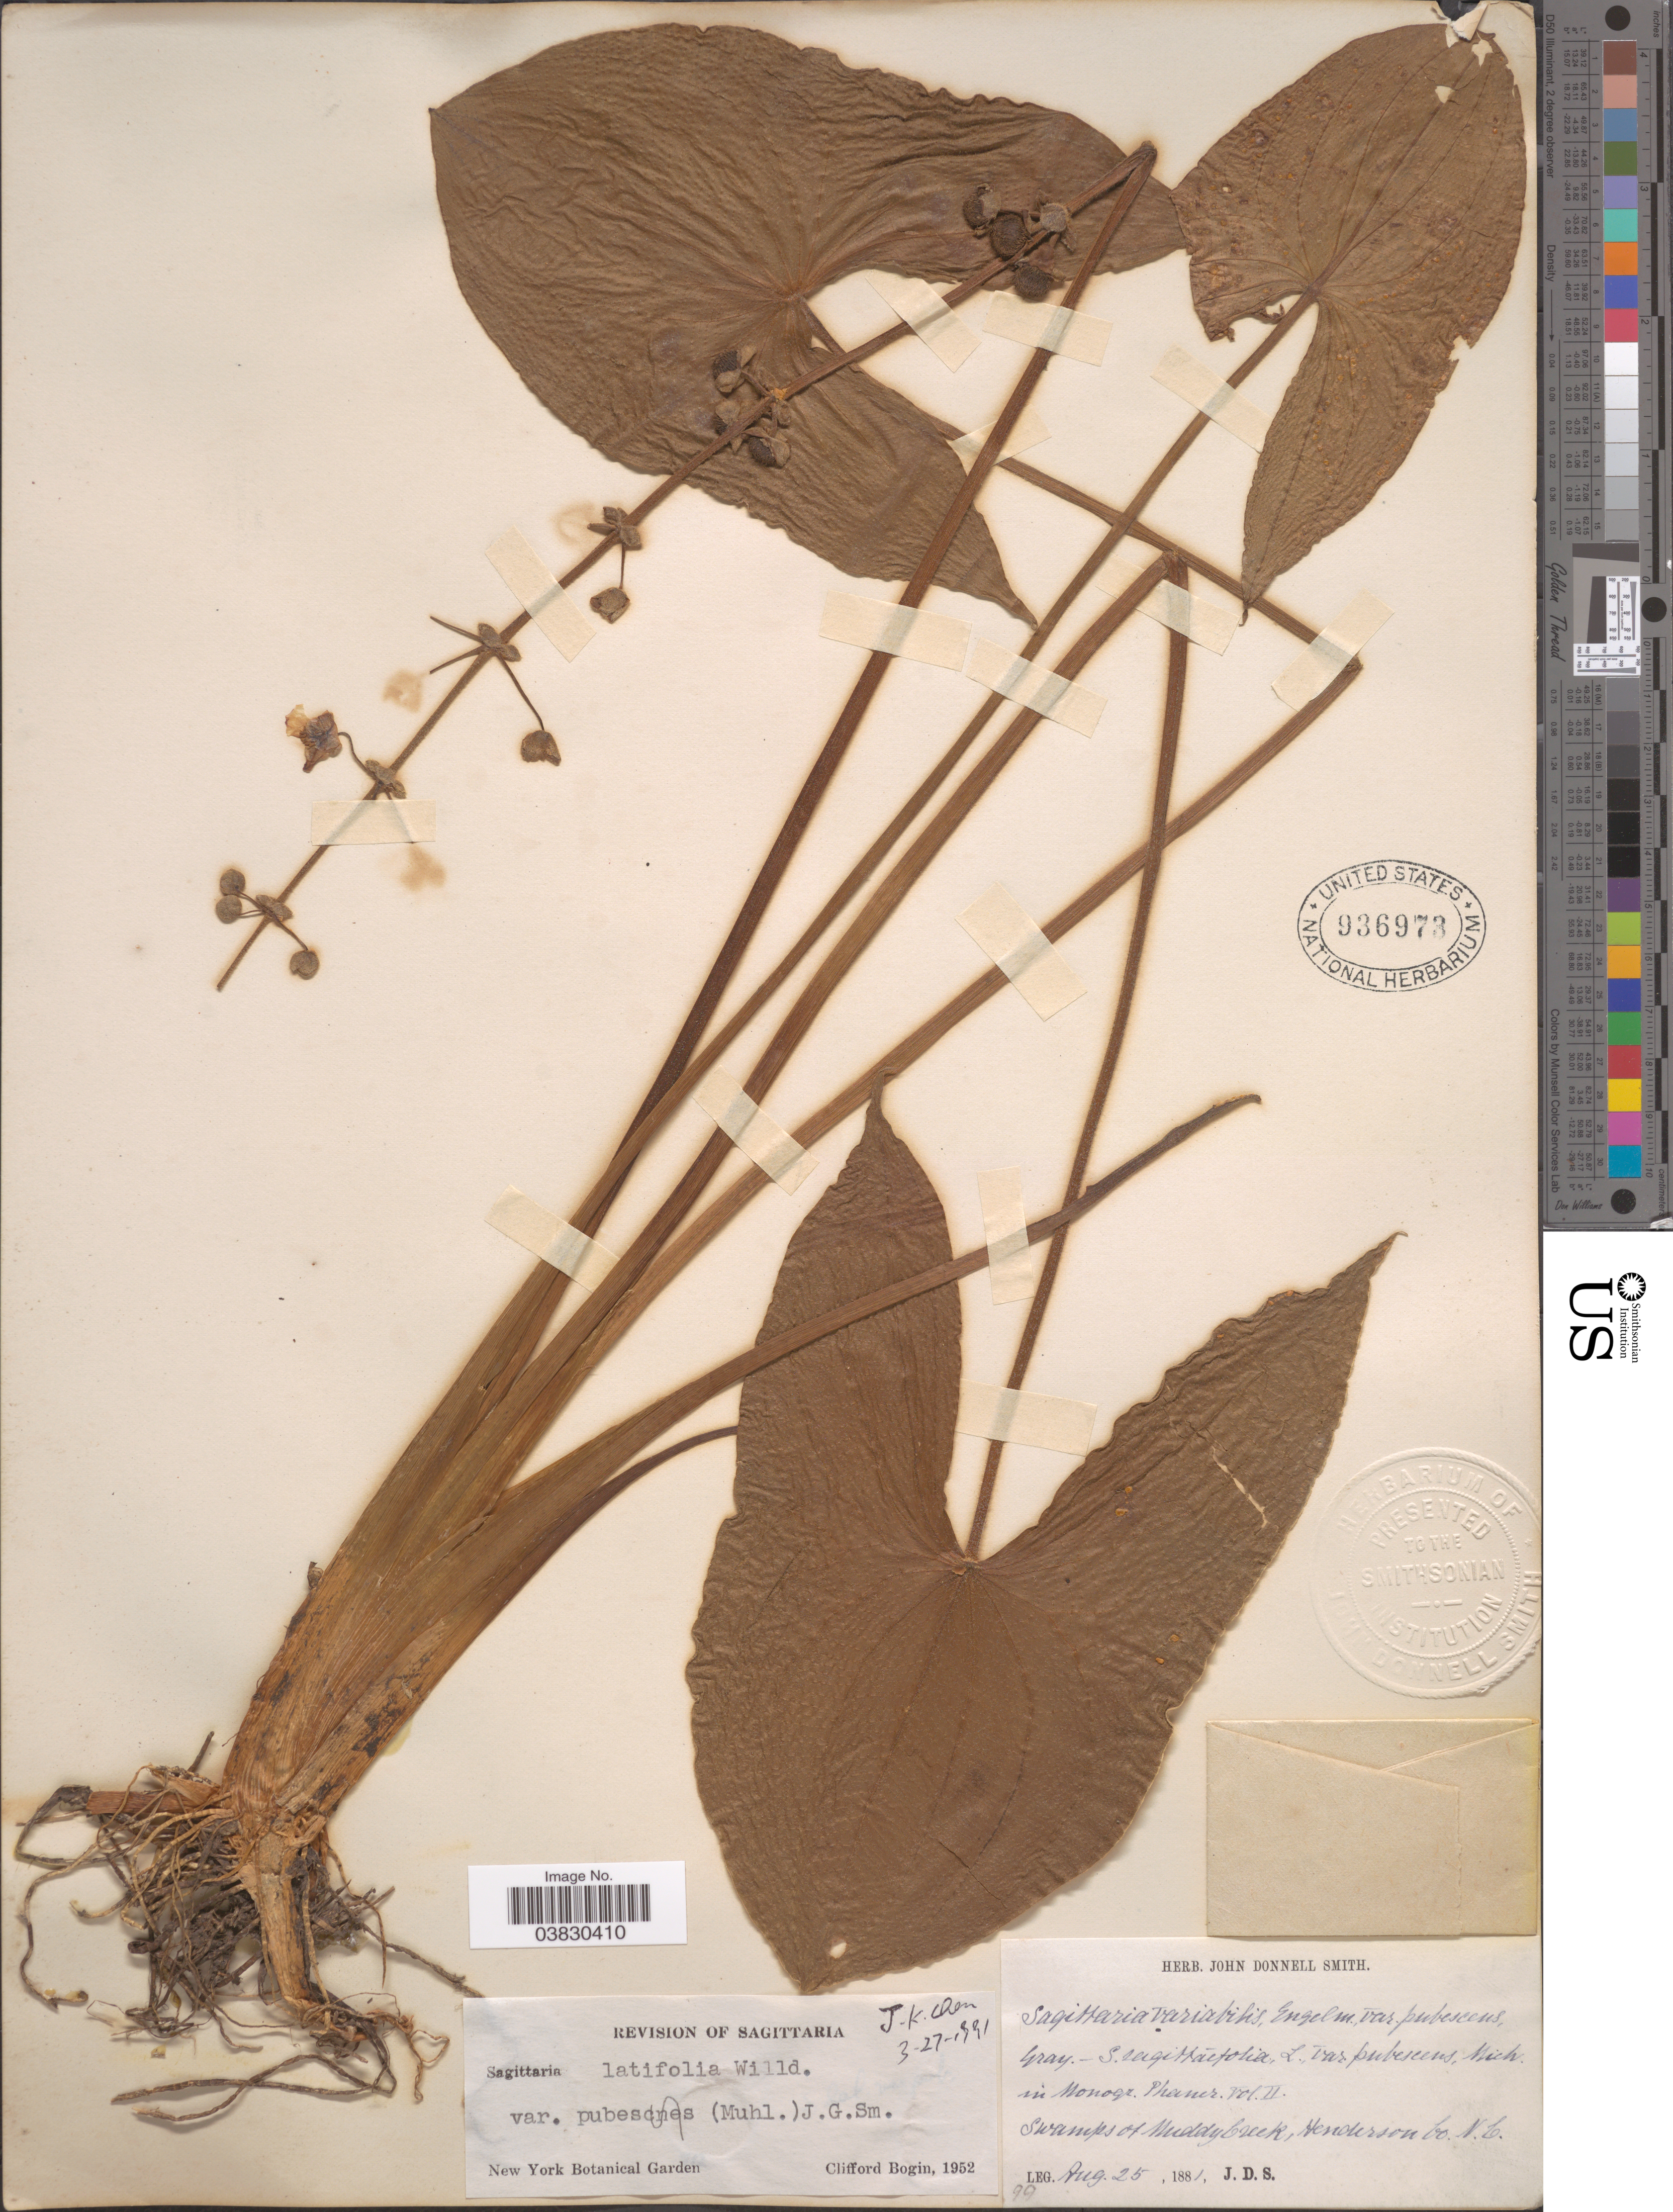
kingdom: Plantae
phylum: Tracheophyta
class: Liliopsida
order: Alismatales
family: Alismataceae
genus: Sagittaria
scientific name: Sagittaria latifolia var. pubescens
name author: (Muhl.) J.G. Sm.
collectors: J. Donnell Smith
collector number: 99?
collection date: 1881-08-25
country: United States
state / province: North Carolina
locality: Swamps of Muddy Creek, Henderson Co.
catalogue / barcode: US 936973